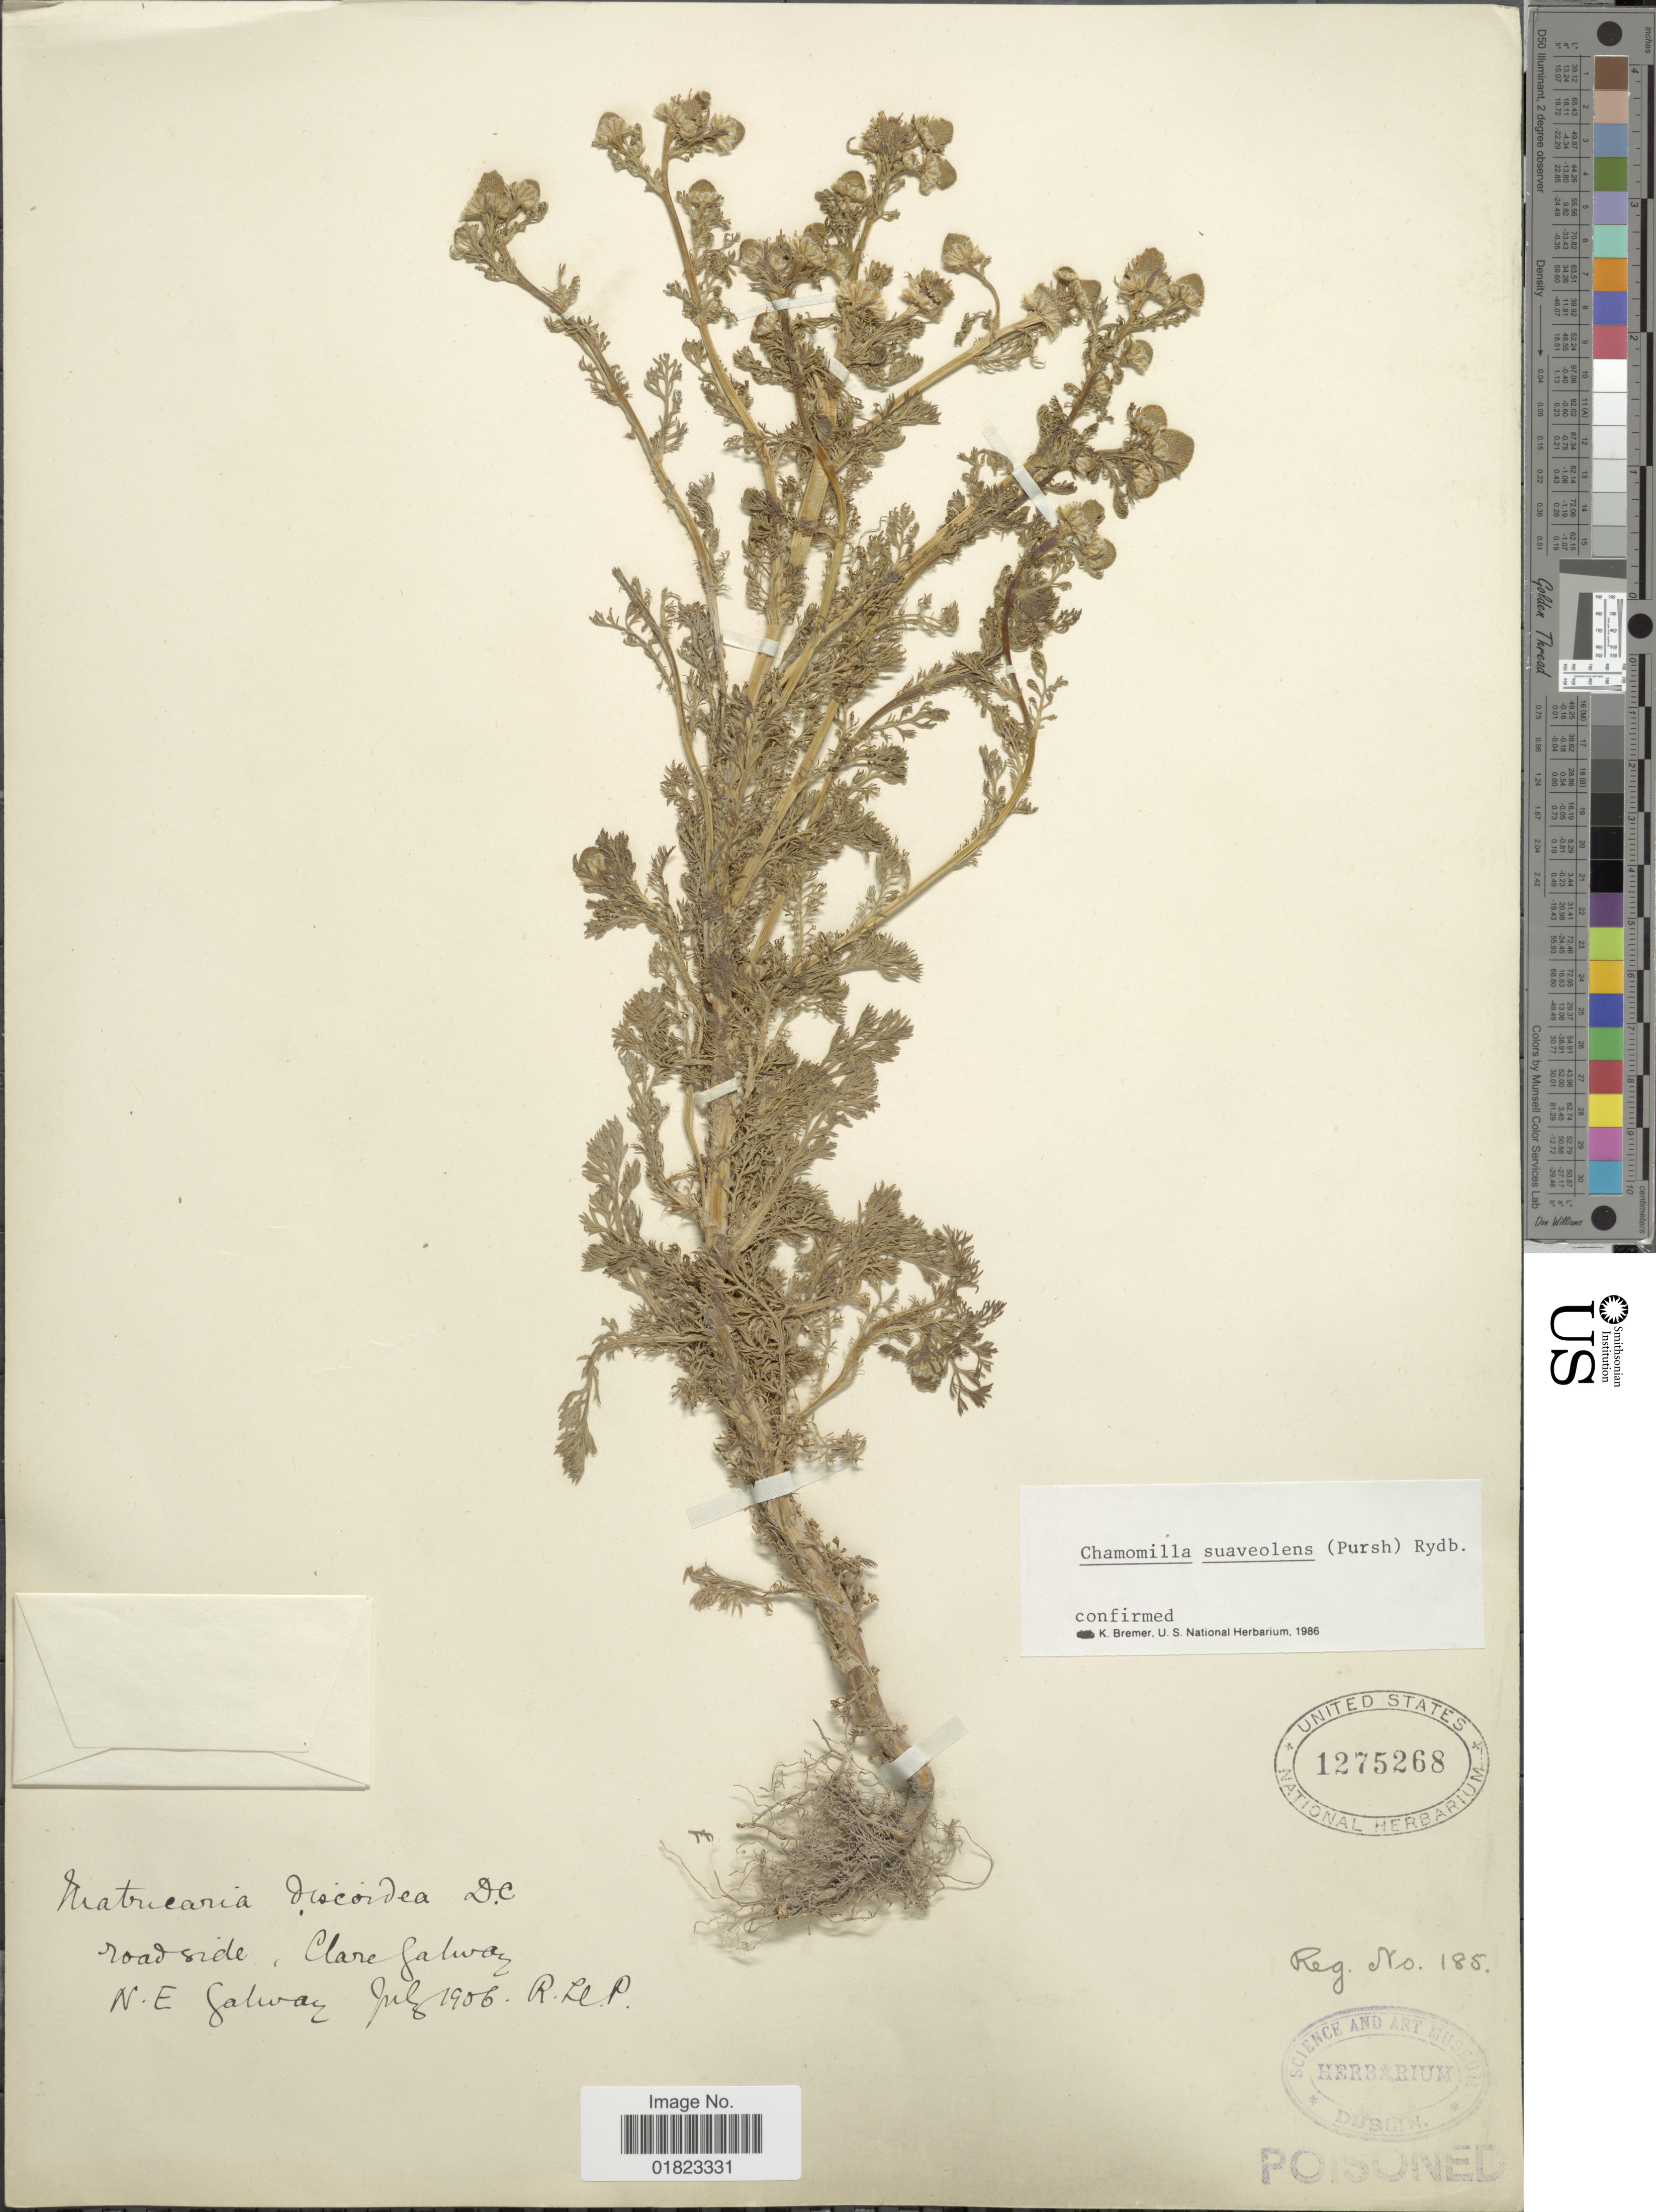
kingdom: Plantae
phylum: Tracheophyta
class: Magnoliopsida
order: Asterales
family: Asteraceae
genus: Matricaria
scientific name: Matricaria matricarioides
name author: (Less.) Porter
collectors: R. P.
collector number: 185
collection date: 1906-07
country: Ireland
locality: Clare Galway, N.E. Galway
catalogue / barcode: US 1275268